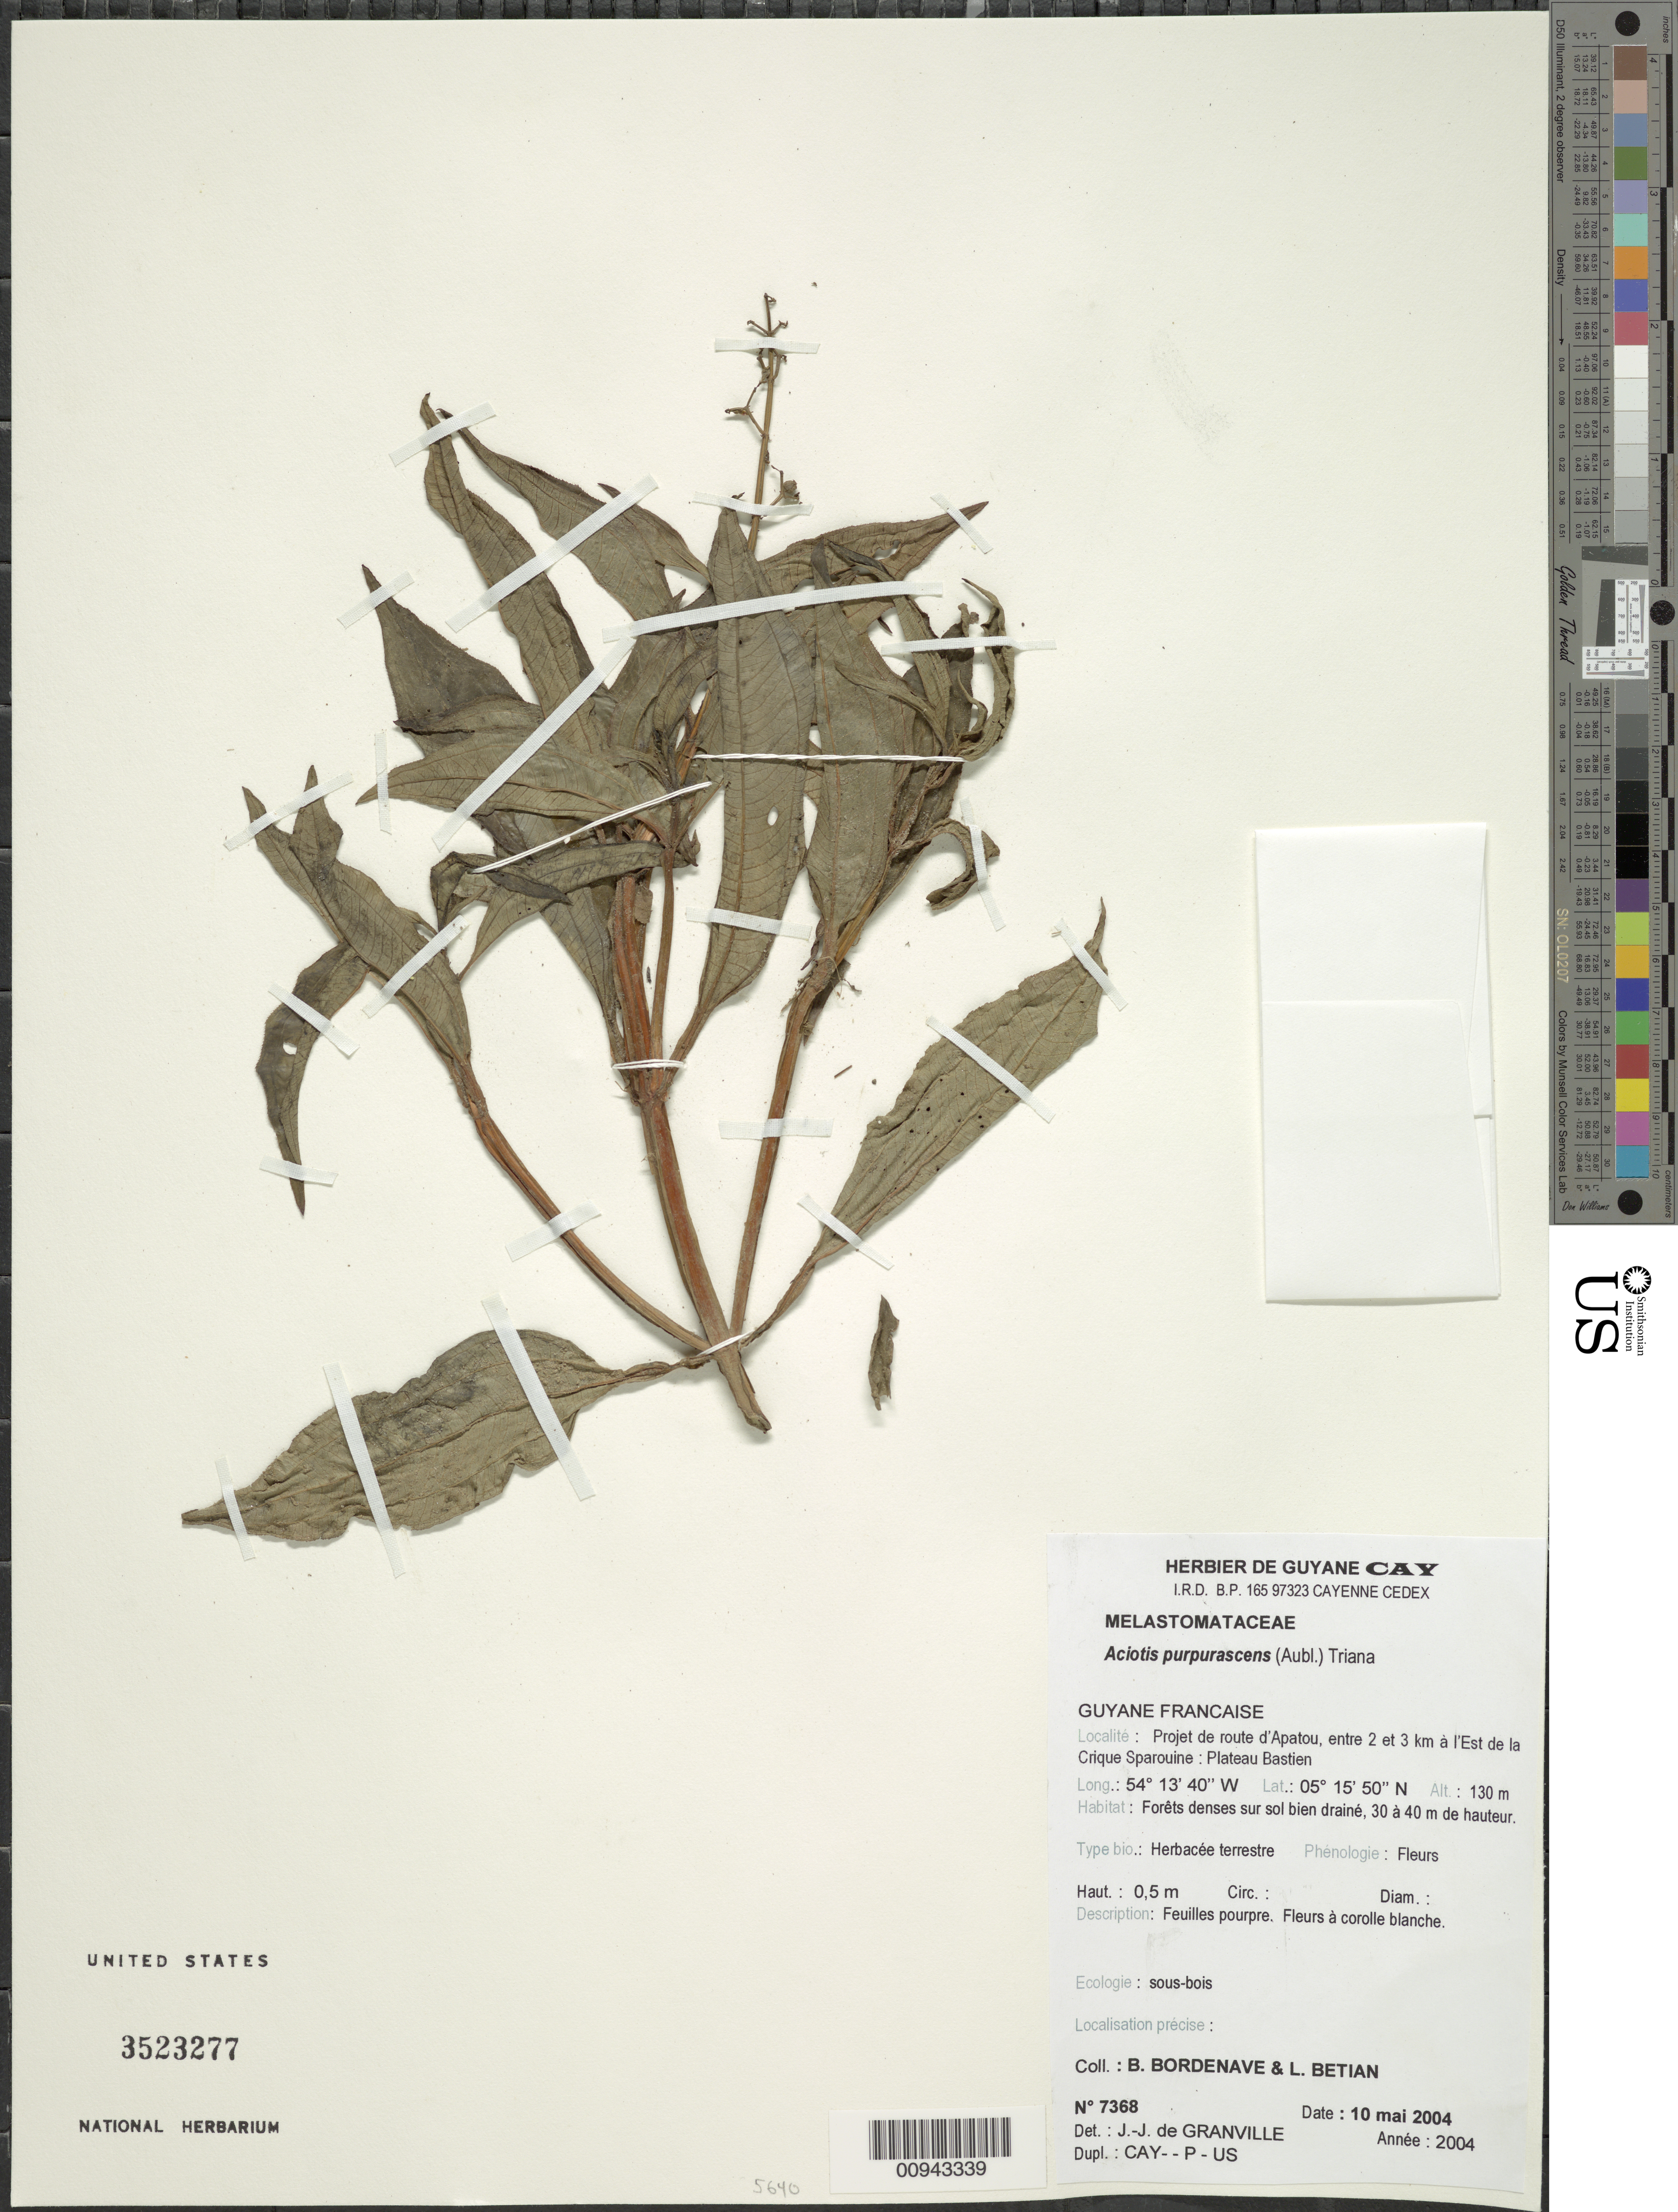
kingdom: Plantae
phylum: Tracheophyta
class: Magnoliopsida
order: Myrtales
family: Melastomataceae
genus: Aciotis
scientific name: Aciotis purpurascens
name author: (Aubl.) Triana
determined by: Granville, J. J. de, (CAY), Institut de Recherche pour le Developpement (IRD) (FRENCH GUIANA)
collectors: B. Bordenave & L. Betian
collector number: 7368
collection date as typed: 10-May-04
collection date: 2004-05-10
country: French Guiana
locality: Projet de route d'Apatou, entre 2 et 3km a l'Est de la Crique Sparouine: Plateau Bastien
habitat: Forets denses sur sol bien draine, 30 a 40m de hauteur. Sous-bois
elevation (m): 130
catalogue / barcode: US 3523277